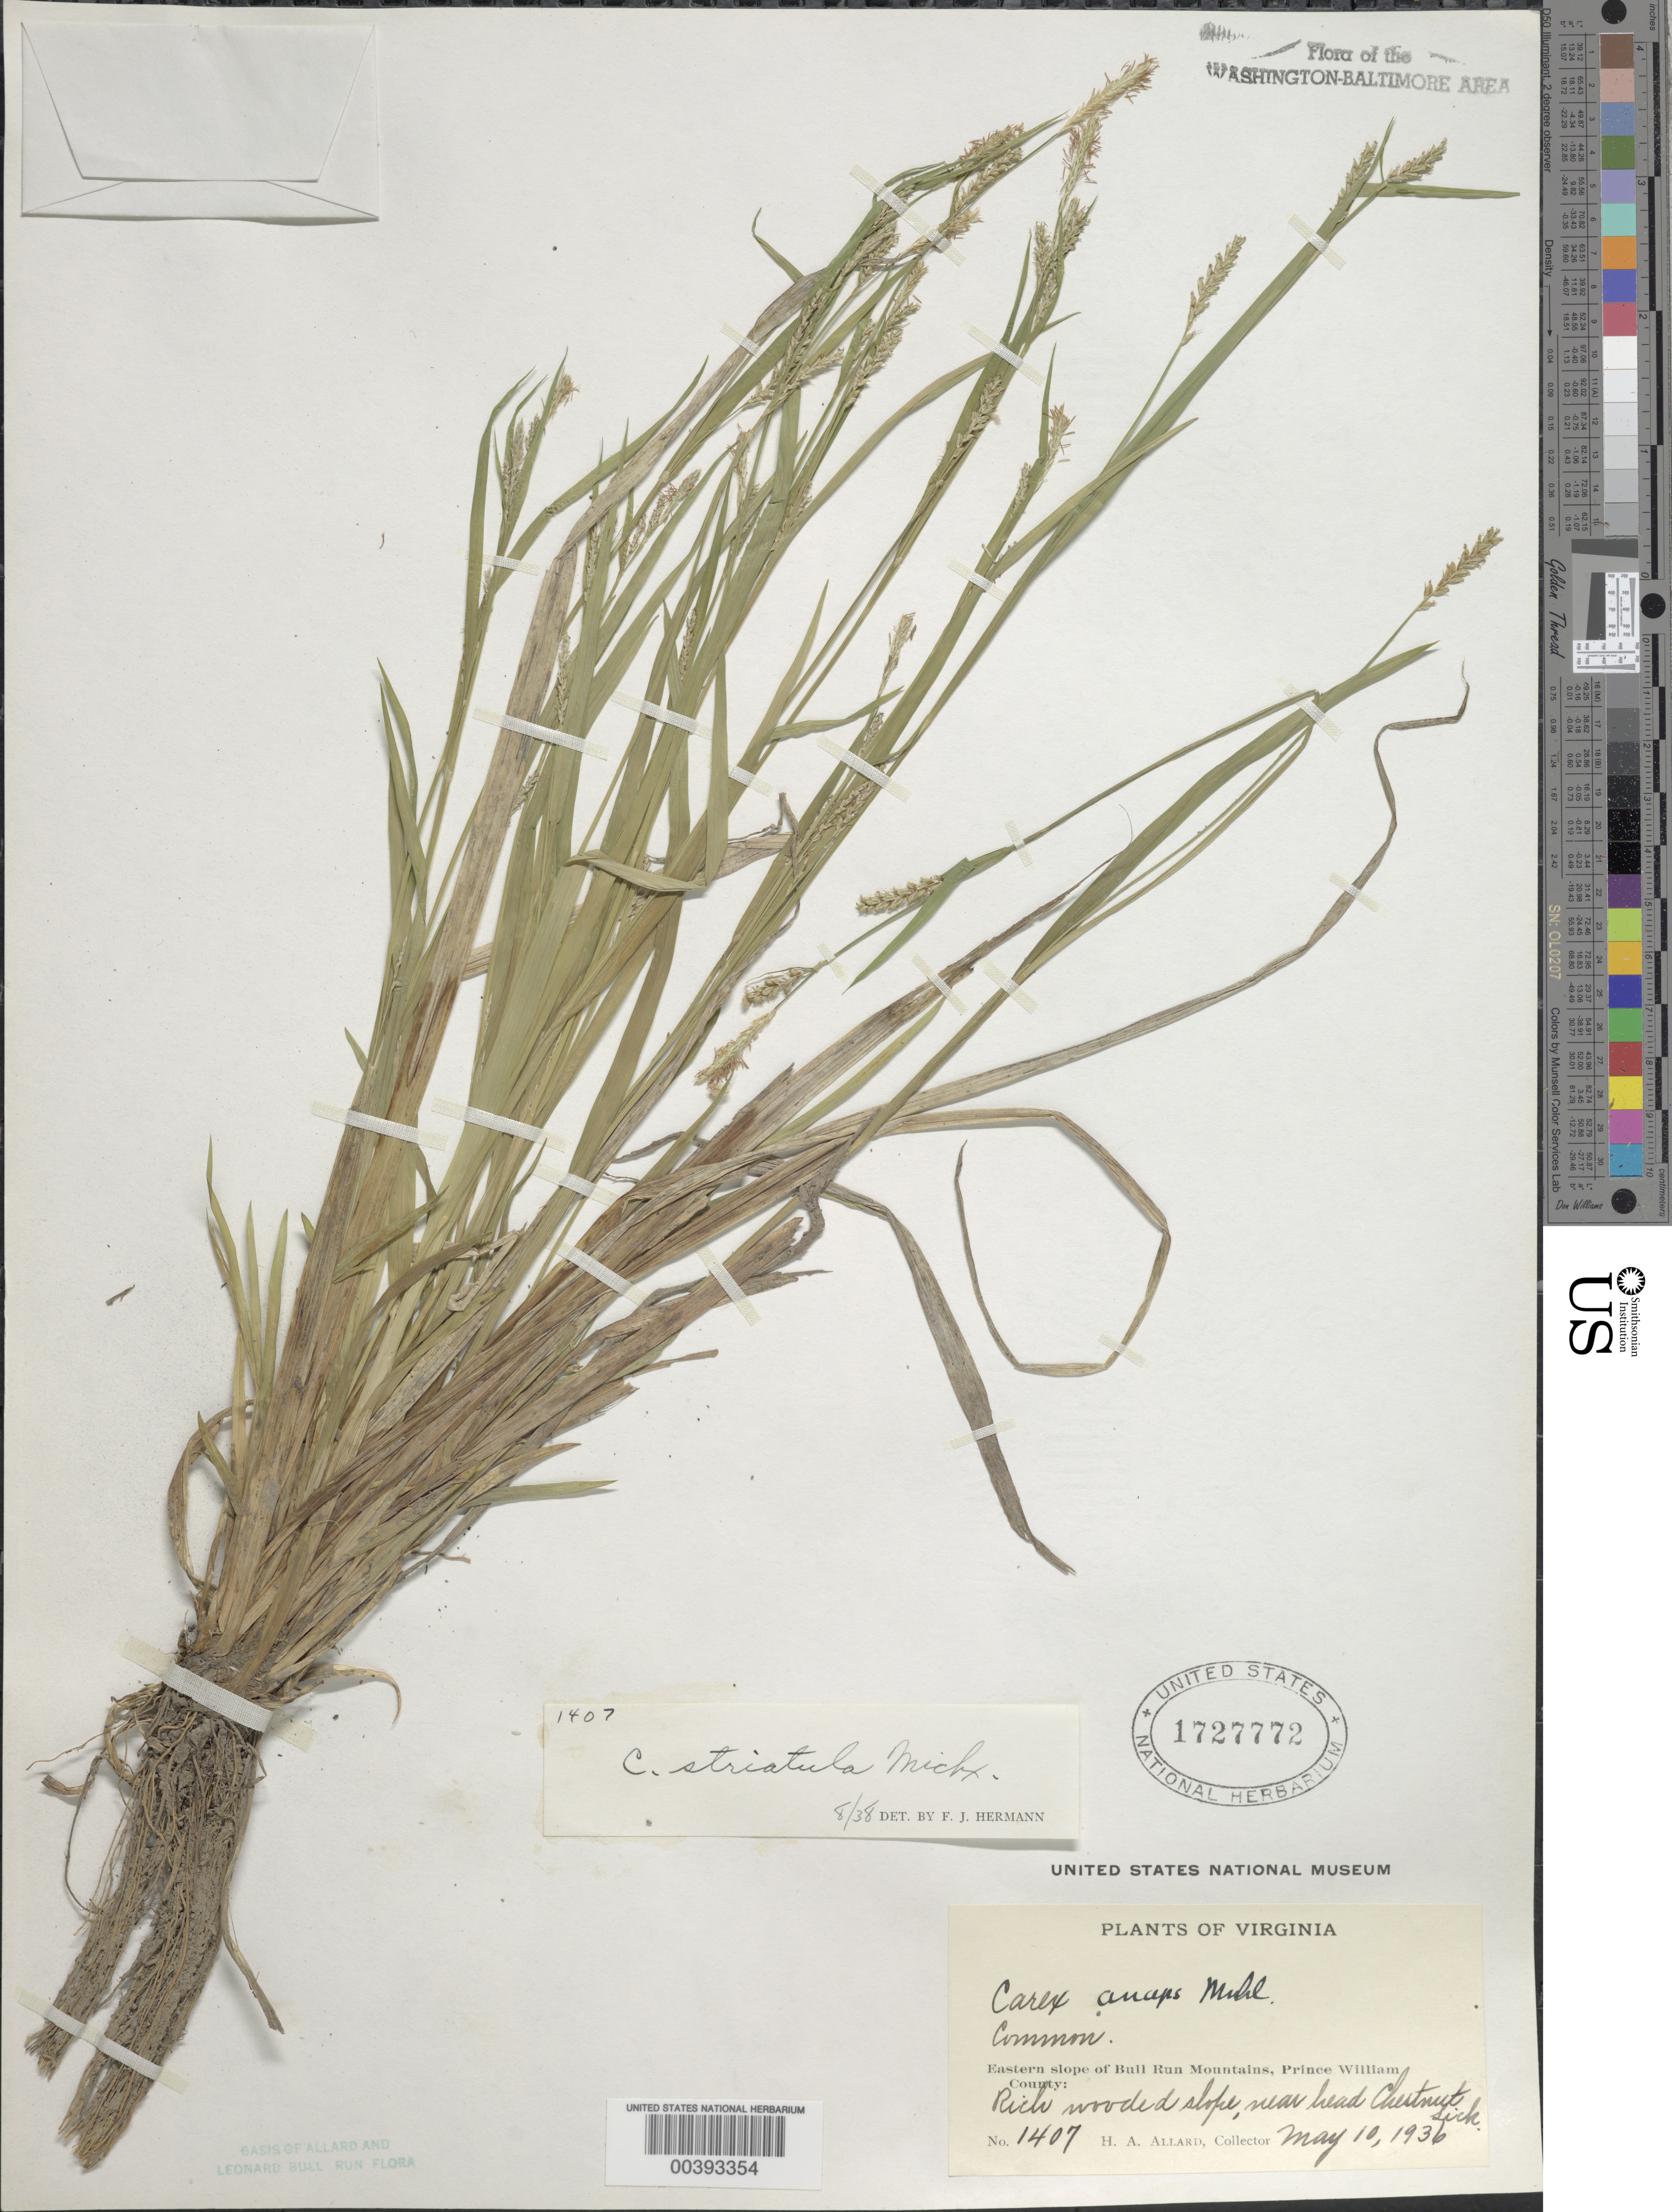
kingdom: Plantae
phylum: Tracheophyta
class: Liliopsida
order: Poales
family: Cyperaceae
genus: Carex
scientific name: Carex striatula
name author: Michx.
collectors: H. A. Allard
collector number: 1407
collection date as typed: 10 May 1936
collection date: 1936-05-10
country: United States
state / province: Virginia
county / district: Prince William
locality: Chestnut Lick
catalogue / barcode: US 1727772